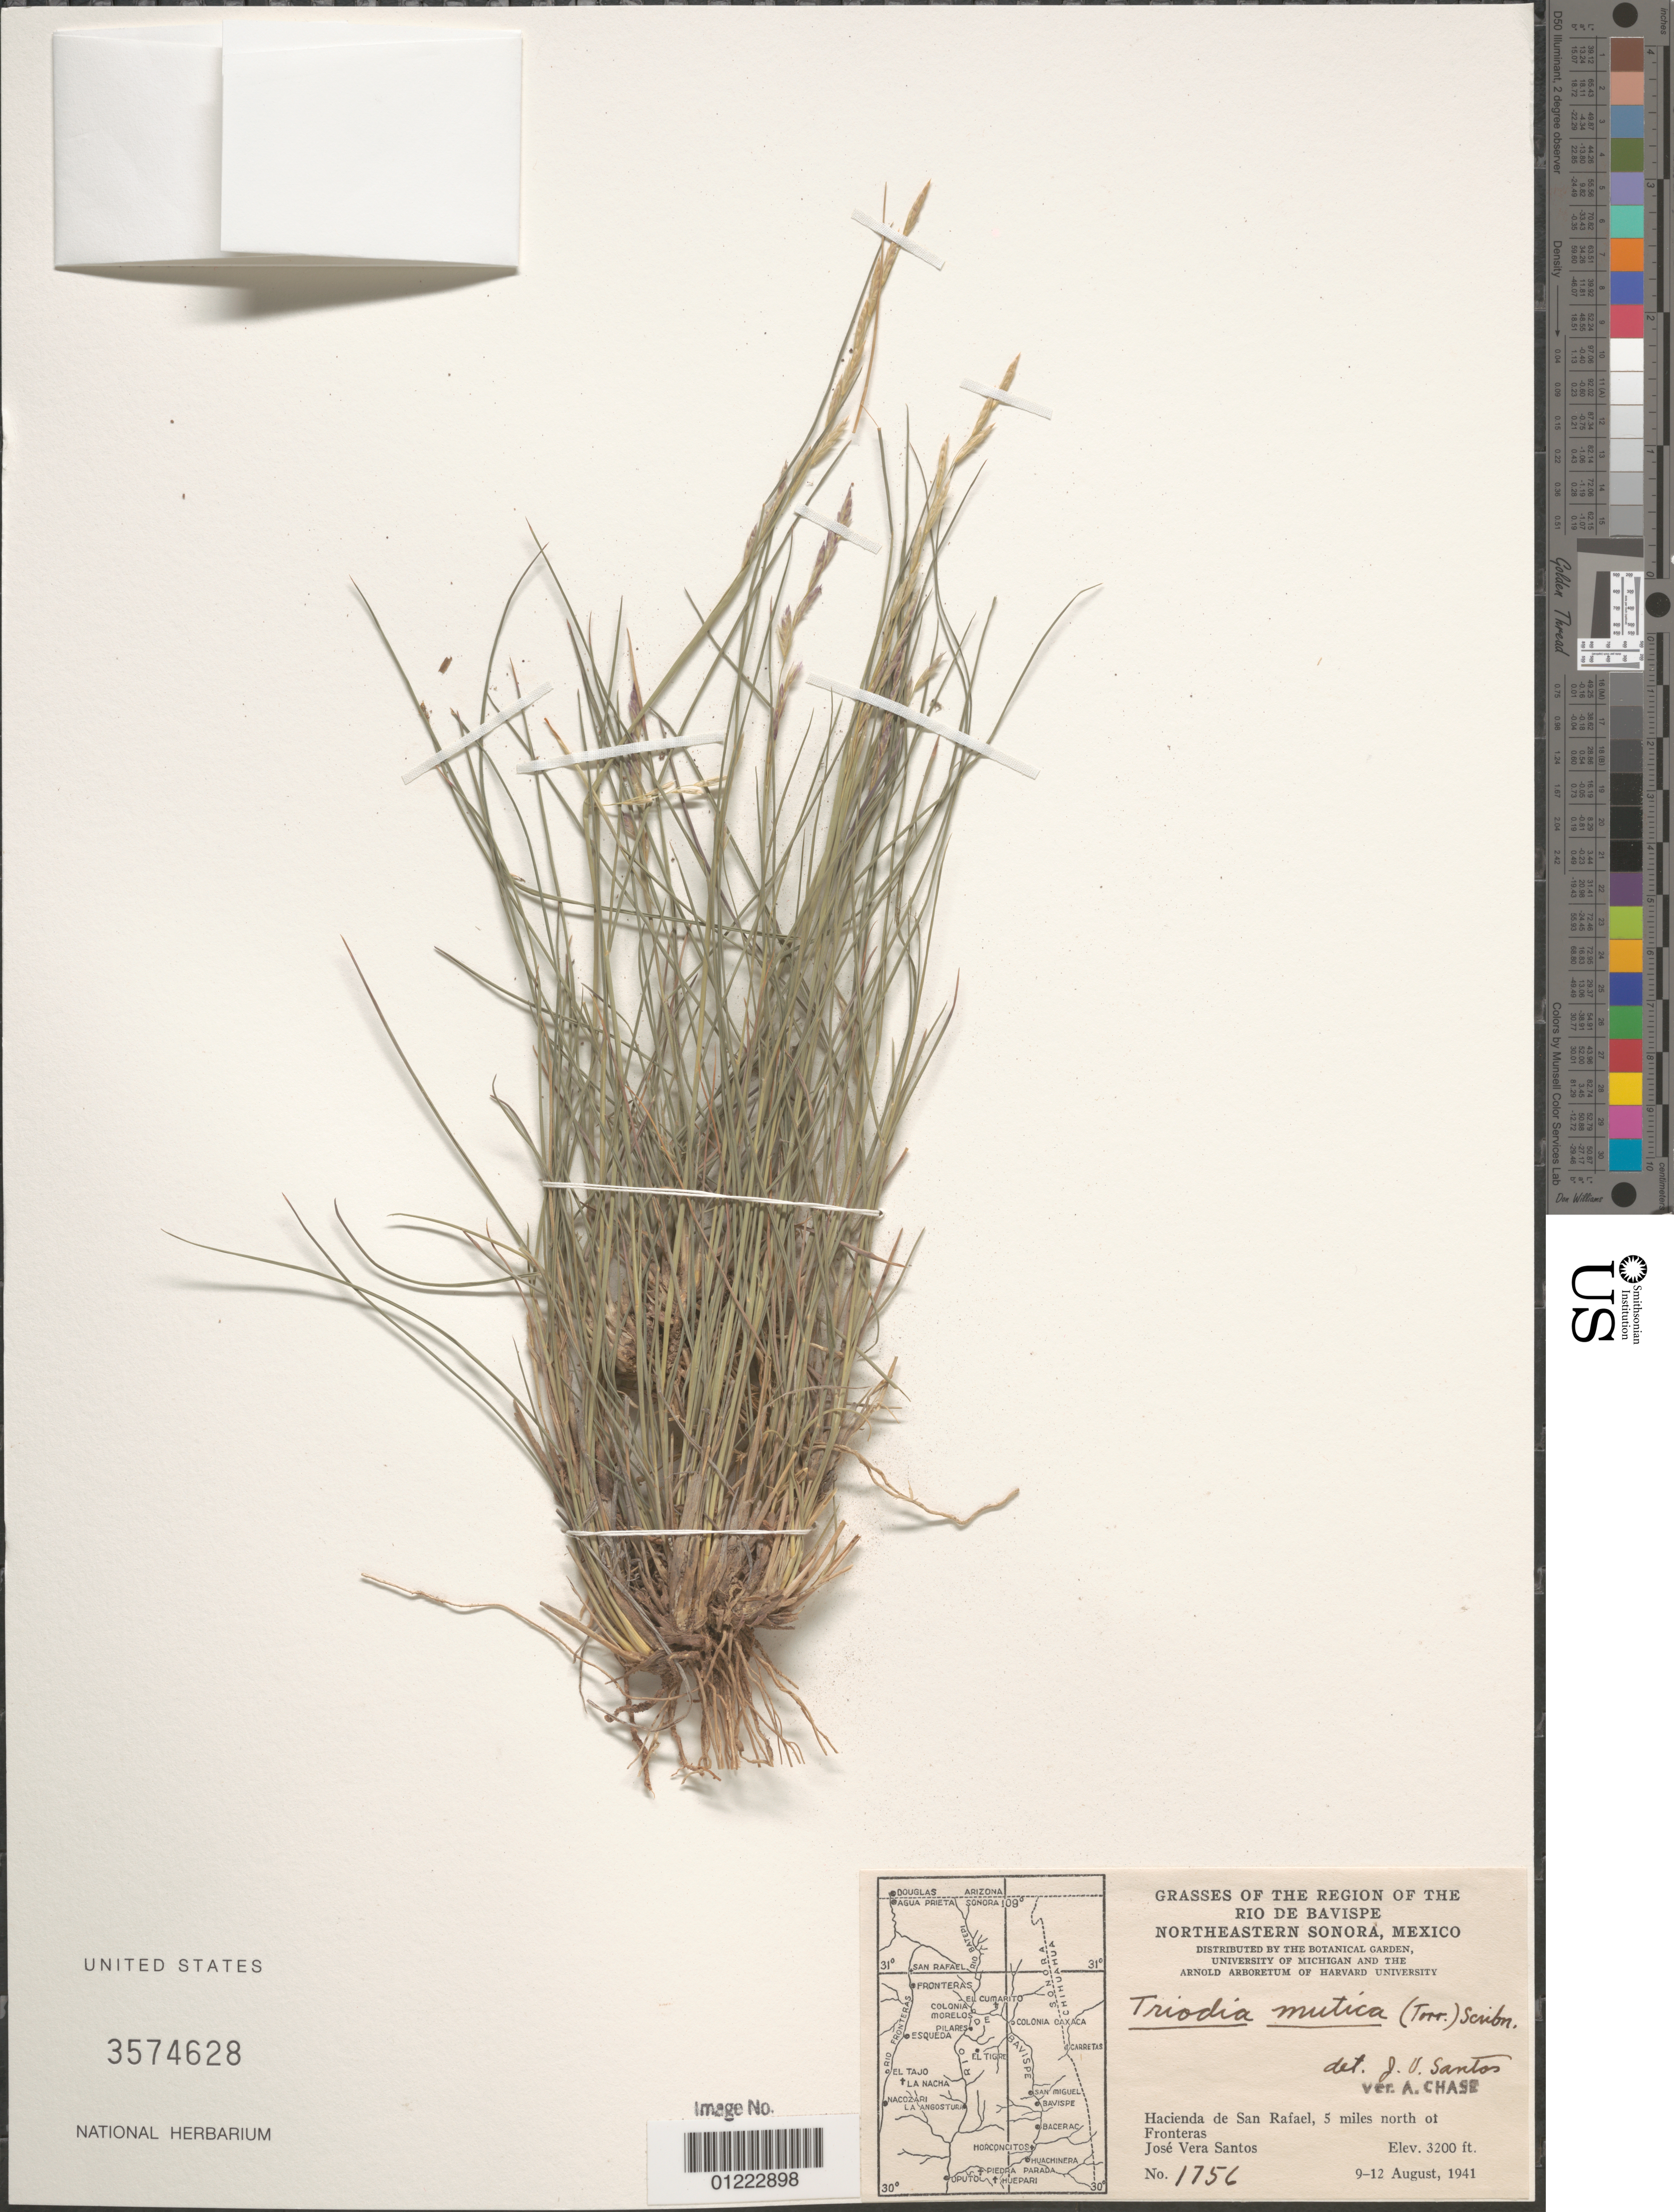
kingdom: Plantae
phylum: Tracheophyta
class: Liliopsida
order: Poales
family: Poaceae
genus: Triodia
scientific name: Triodia mutica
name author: (Torr.) Scribn.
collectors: J. Vera Santos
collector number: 1756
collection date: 1941-08-09/1941-08-12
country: Mexico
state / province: Sonora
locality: Rio de Bavispe Northeastern Sonora, Hacienda de San Rafael, 5 miles north of Fronteras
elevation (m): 975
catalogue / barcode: US 3574628